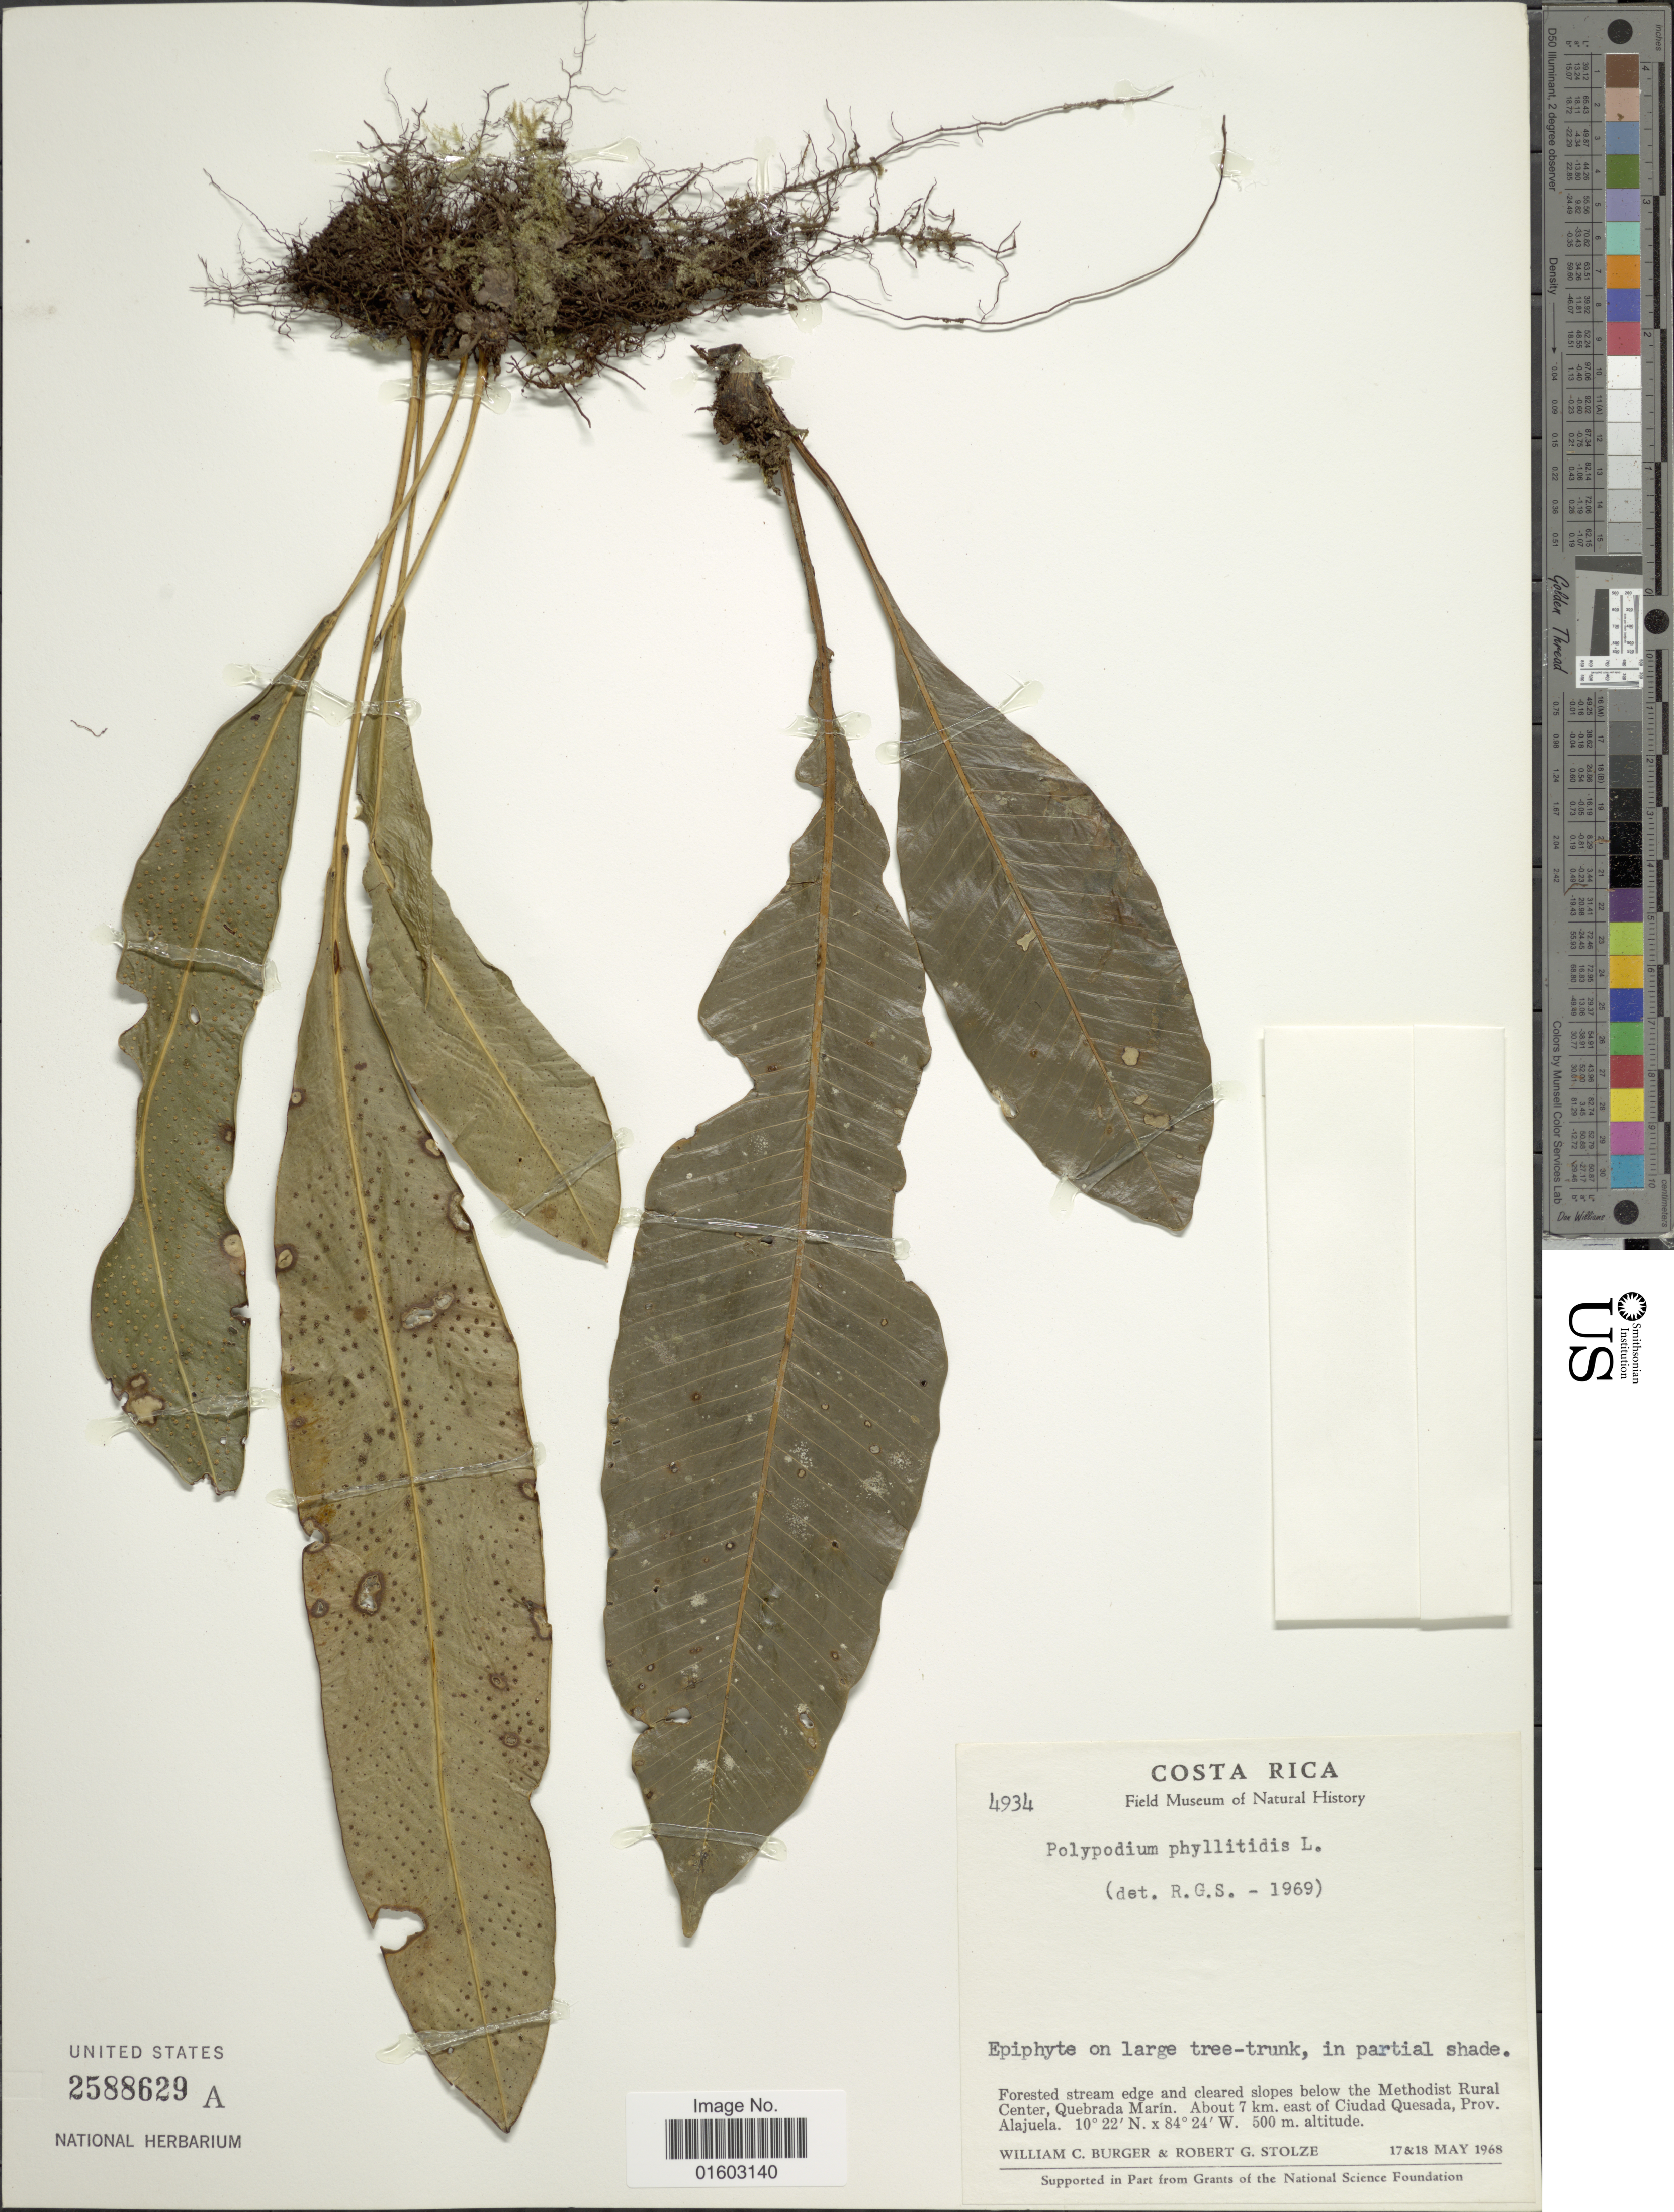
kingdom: Plantae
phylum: Tracheophyta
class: Polypodiopsida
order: Polypodiales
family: Polypodiaceae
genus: Campyloneurum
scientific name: Campyloneurum phyllitidis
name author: (L.) C. Presl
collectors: W. Burger & R. G. Stolze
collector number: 4934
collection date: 1968-05-17/1968-05-18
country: Costa Rica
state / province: Alajuela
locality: Forested stream edge and cleared slopes below the Methodist Rural Center. Quebrada Marin. About 7 km. east of Ciudad Quesada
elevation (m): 500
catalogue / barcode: US 2588629A